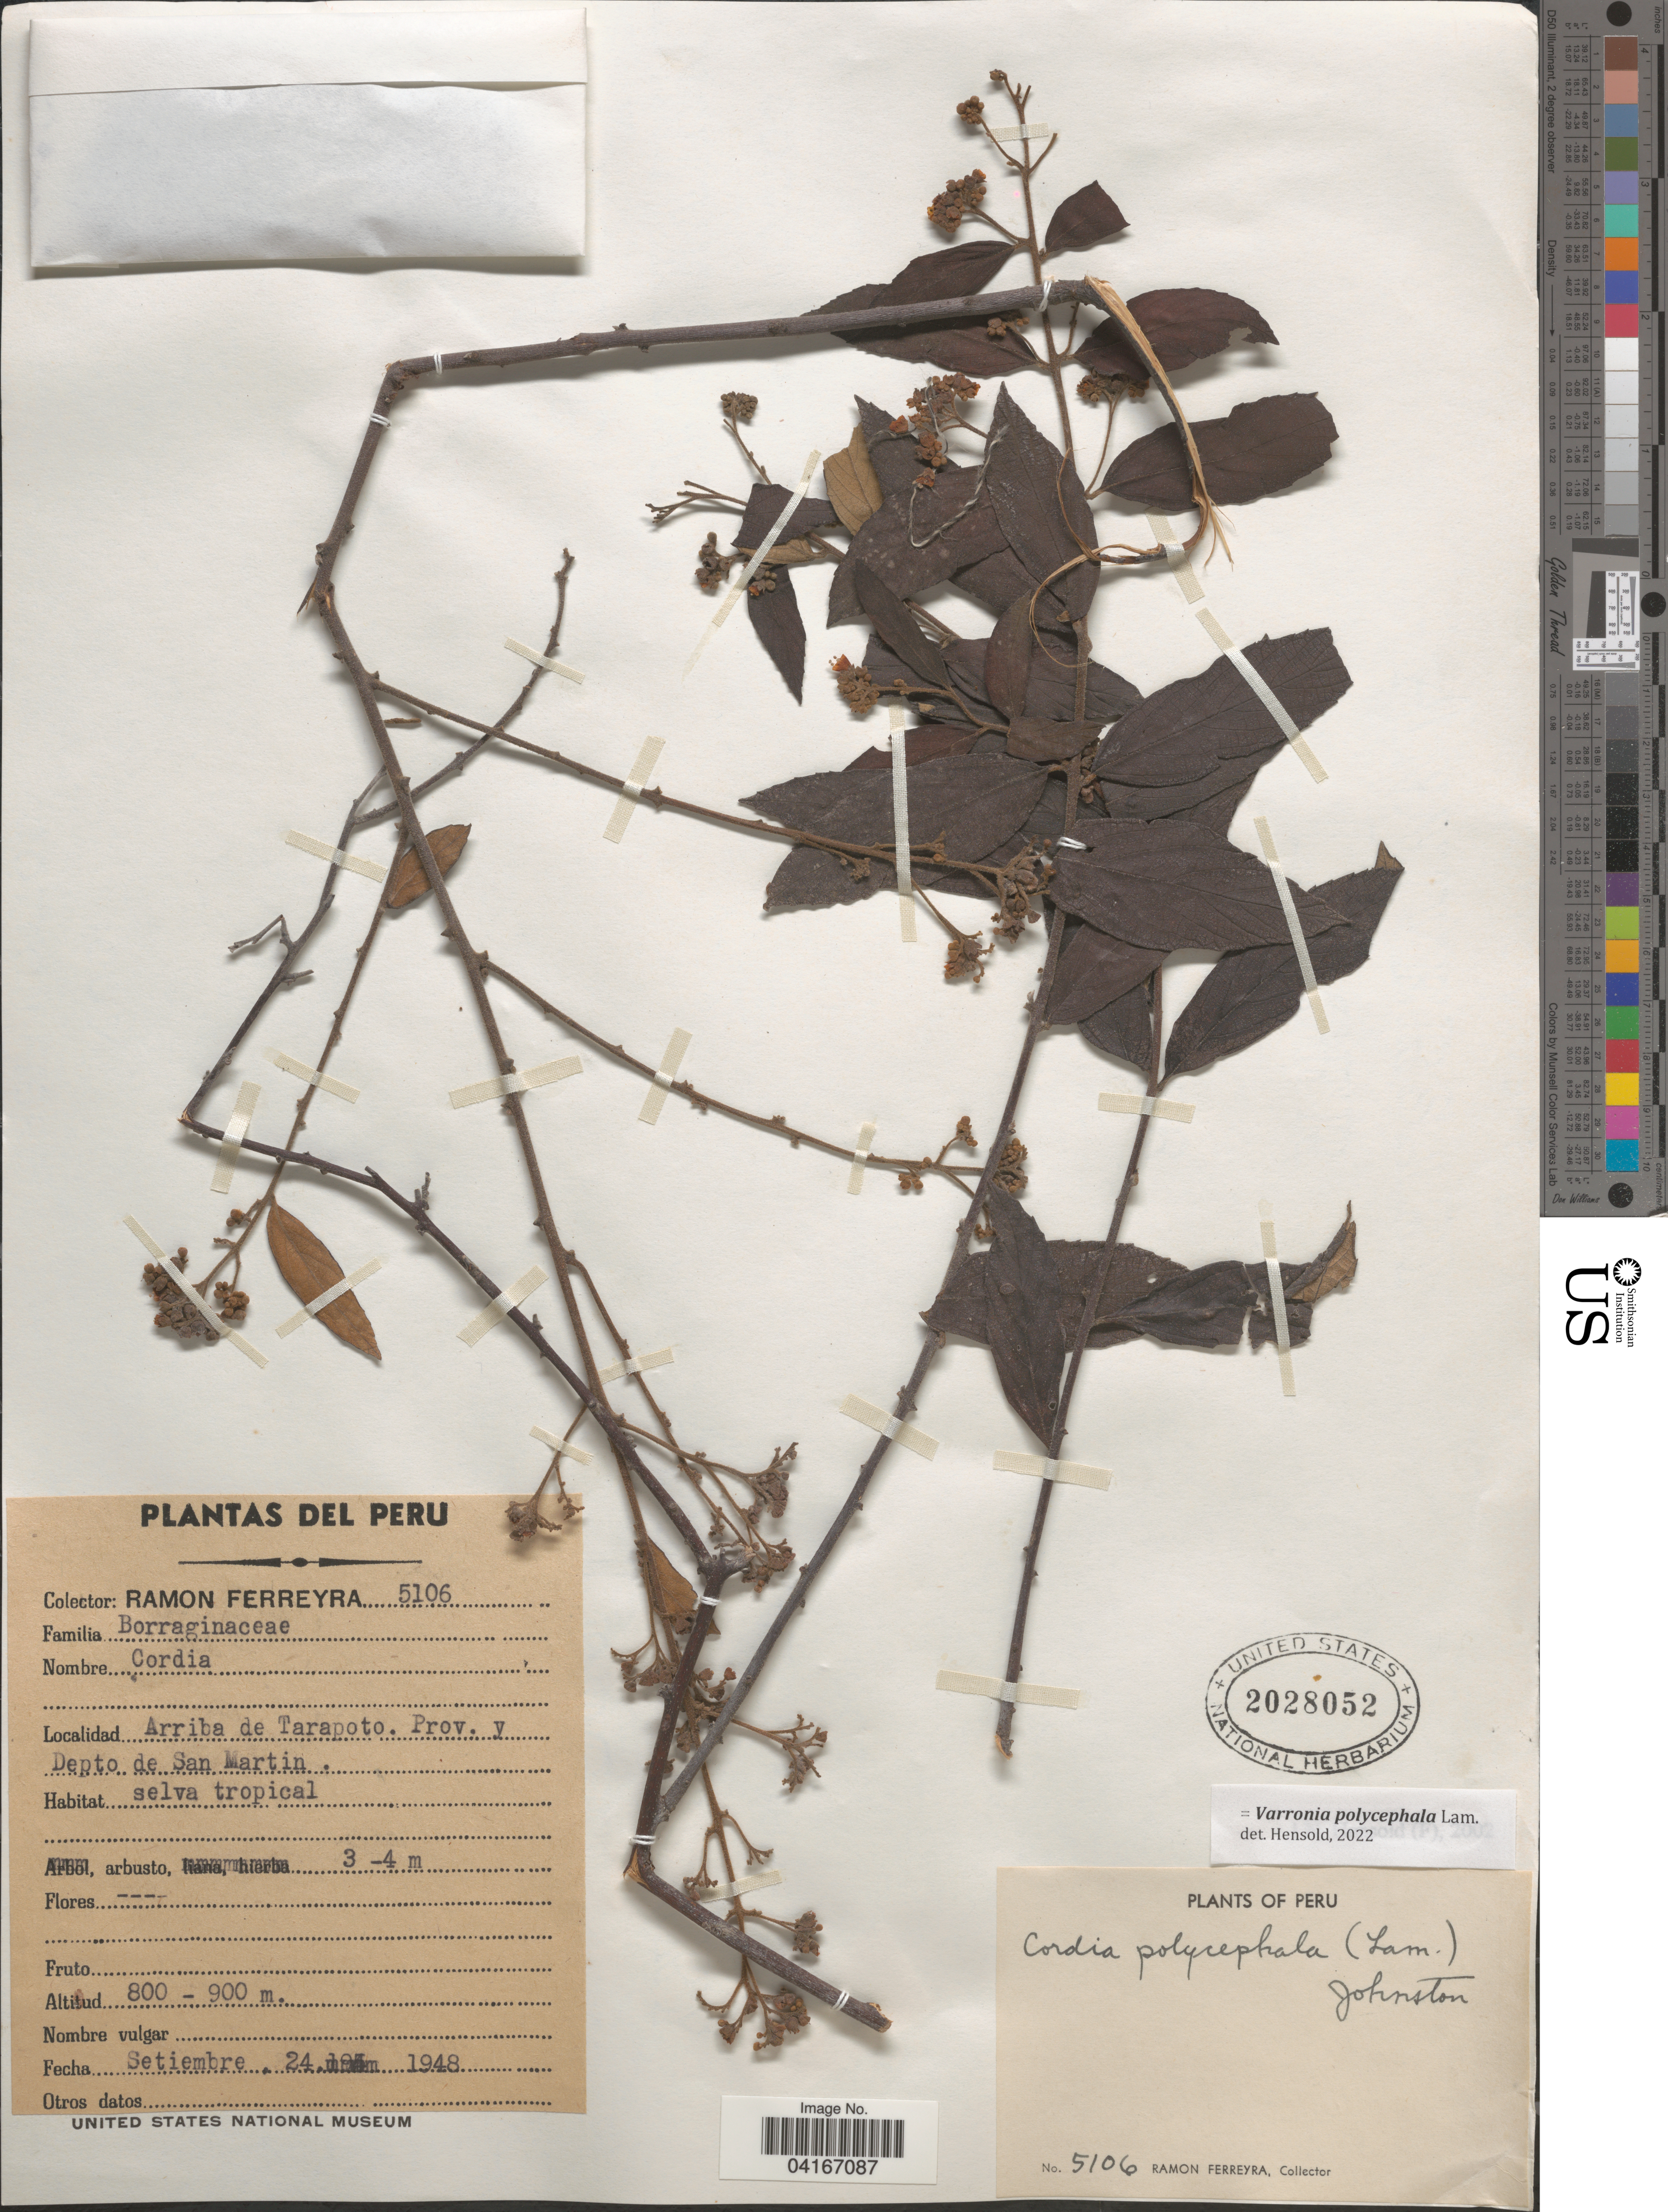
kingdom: Plantae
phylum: Tracheophyta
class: Magnoliopsida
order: Boraginales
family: Cordiaceae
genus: Varronia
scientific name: Varronia polycephala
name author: Lam.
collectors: R. A. Ferreyra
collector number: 5106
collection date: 1948-09-24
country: Peru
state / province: San Martin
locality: Arriba de Tarapoto. Depto. de San Martin.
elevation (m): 800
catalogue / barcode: US 2028052